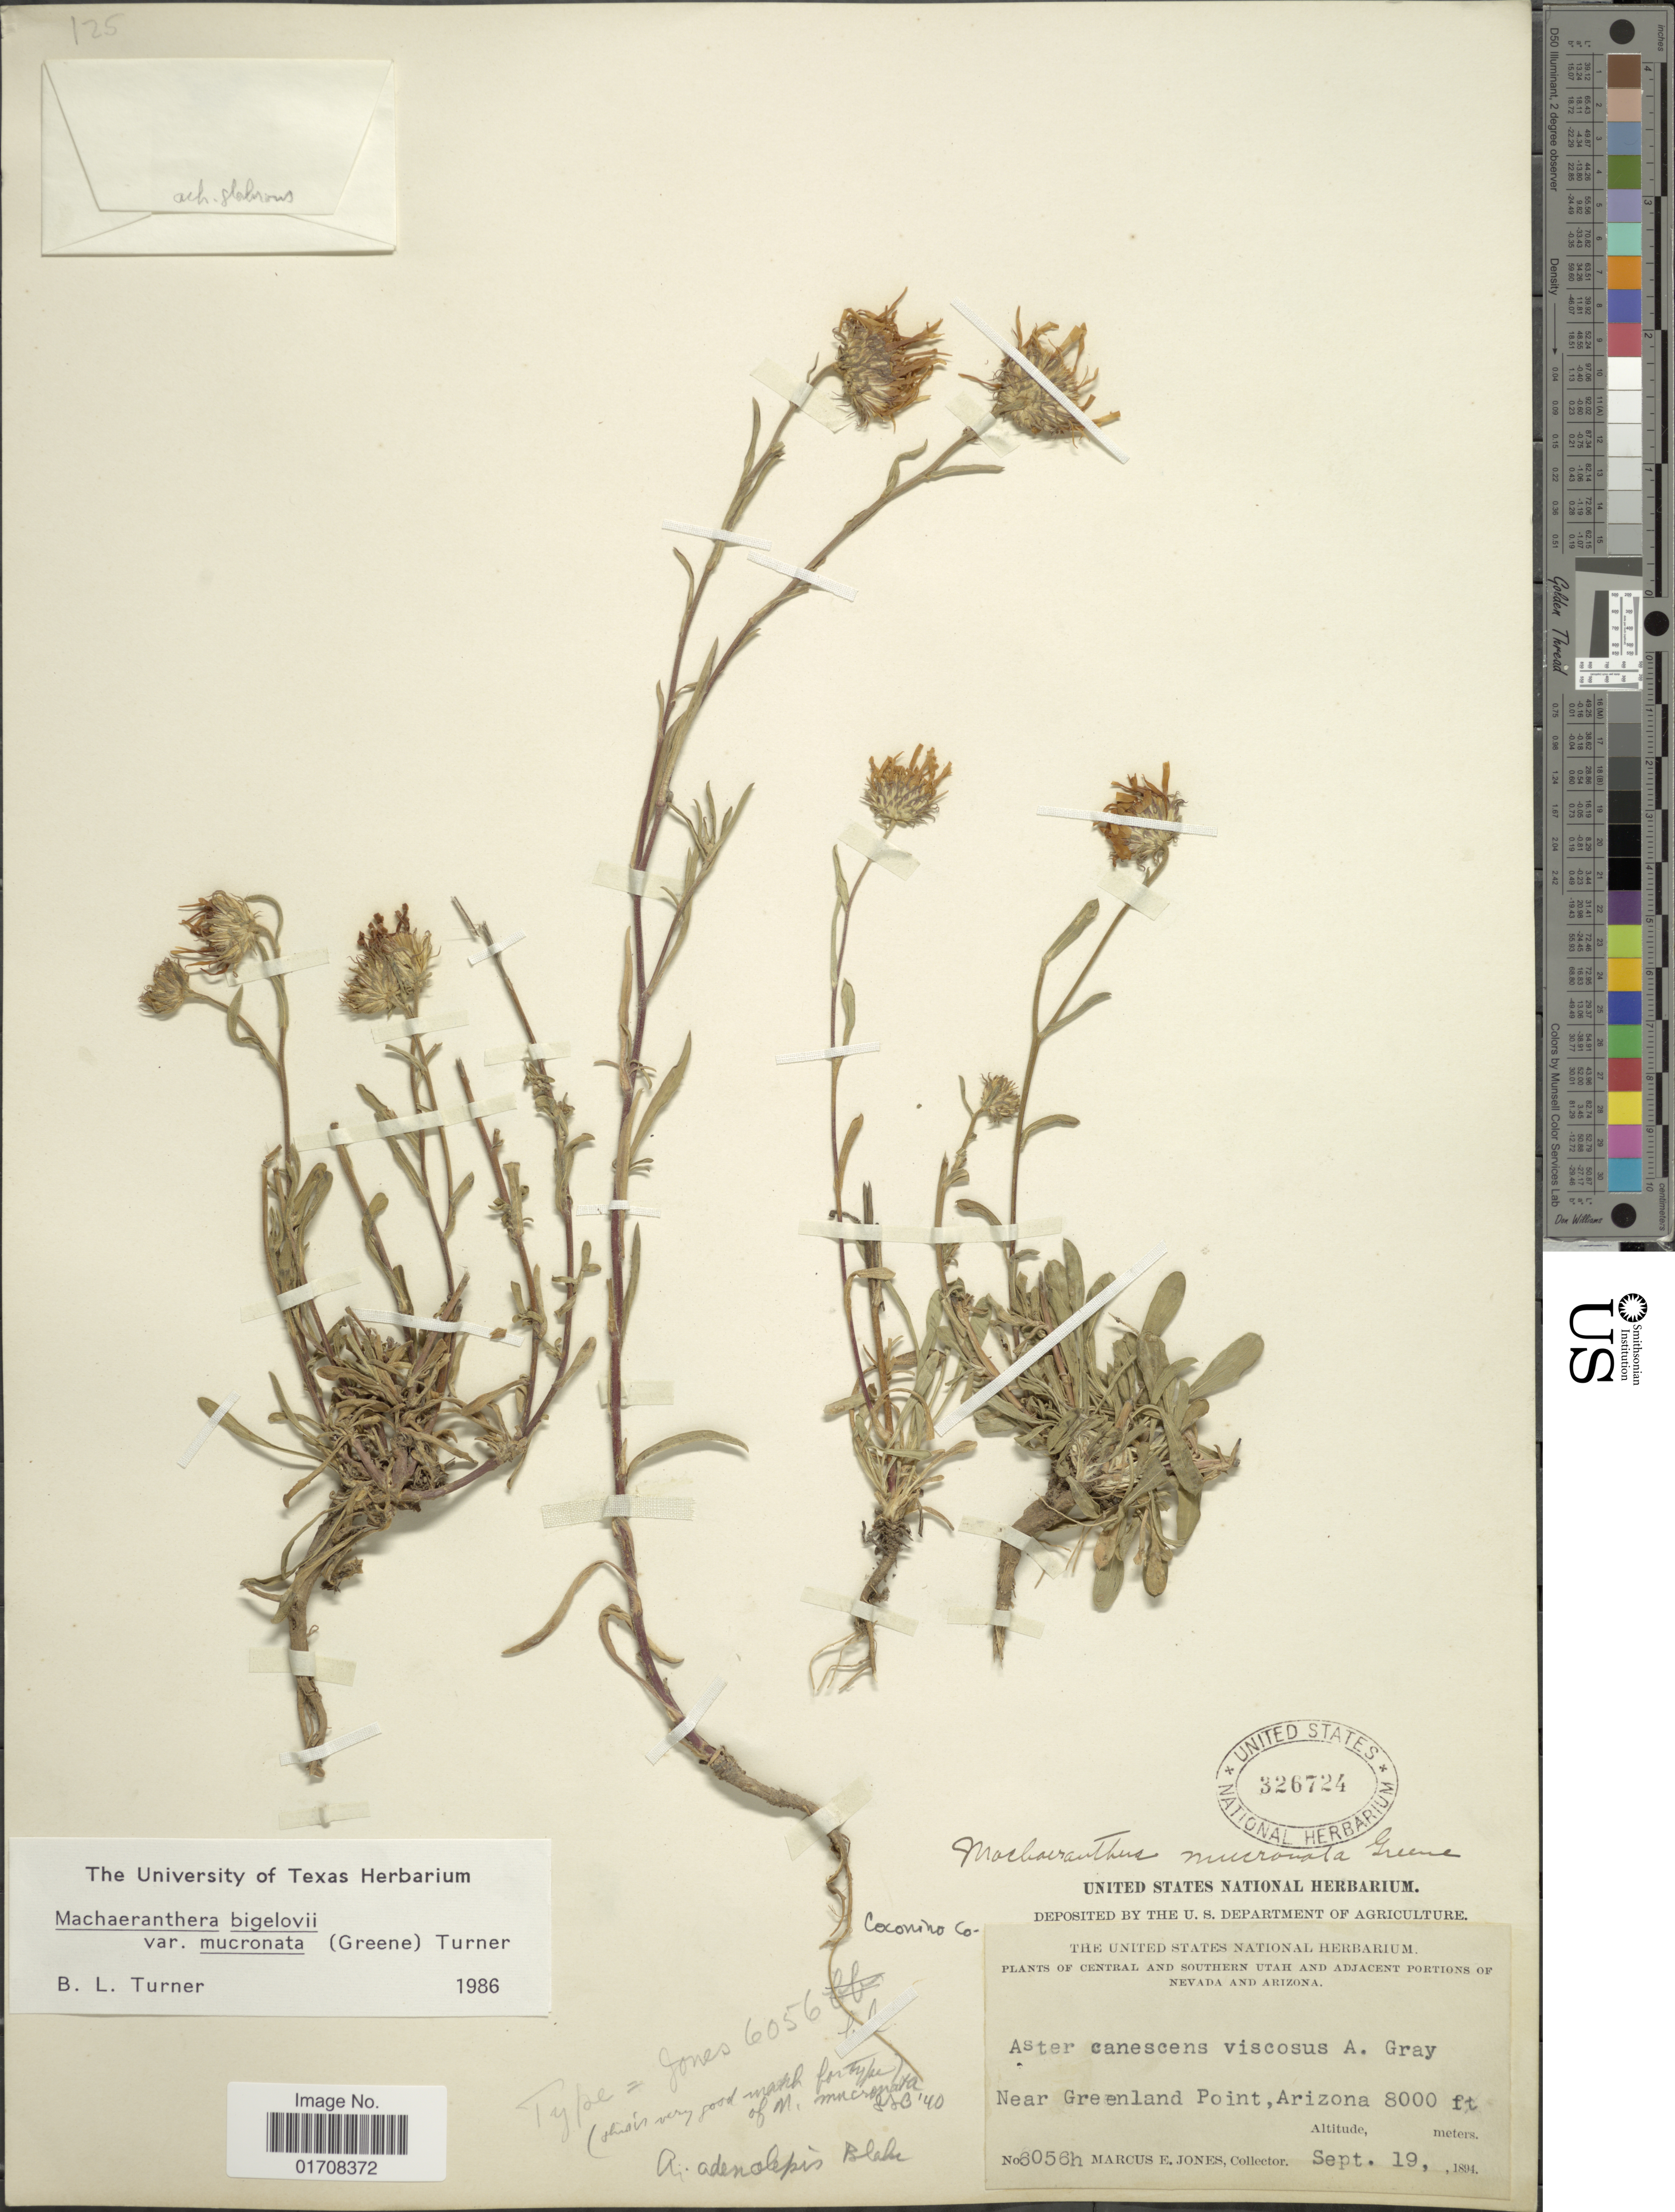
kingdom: Plantae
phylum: Tracheophyta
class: Magnoliopsida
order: Asterales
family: Asteraceae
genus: Machaeranthera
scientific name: Machaeranthera bigelovii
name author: (A. Gray) Greene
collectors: M. E. Jones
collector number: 6056h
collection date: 1894-09-19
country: United States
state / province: Arizona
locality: Near Greenland Point, Coconino Co.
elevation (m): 2438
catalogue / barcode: US 326724